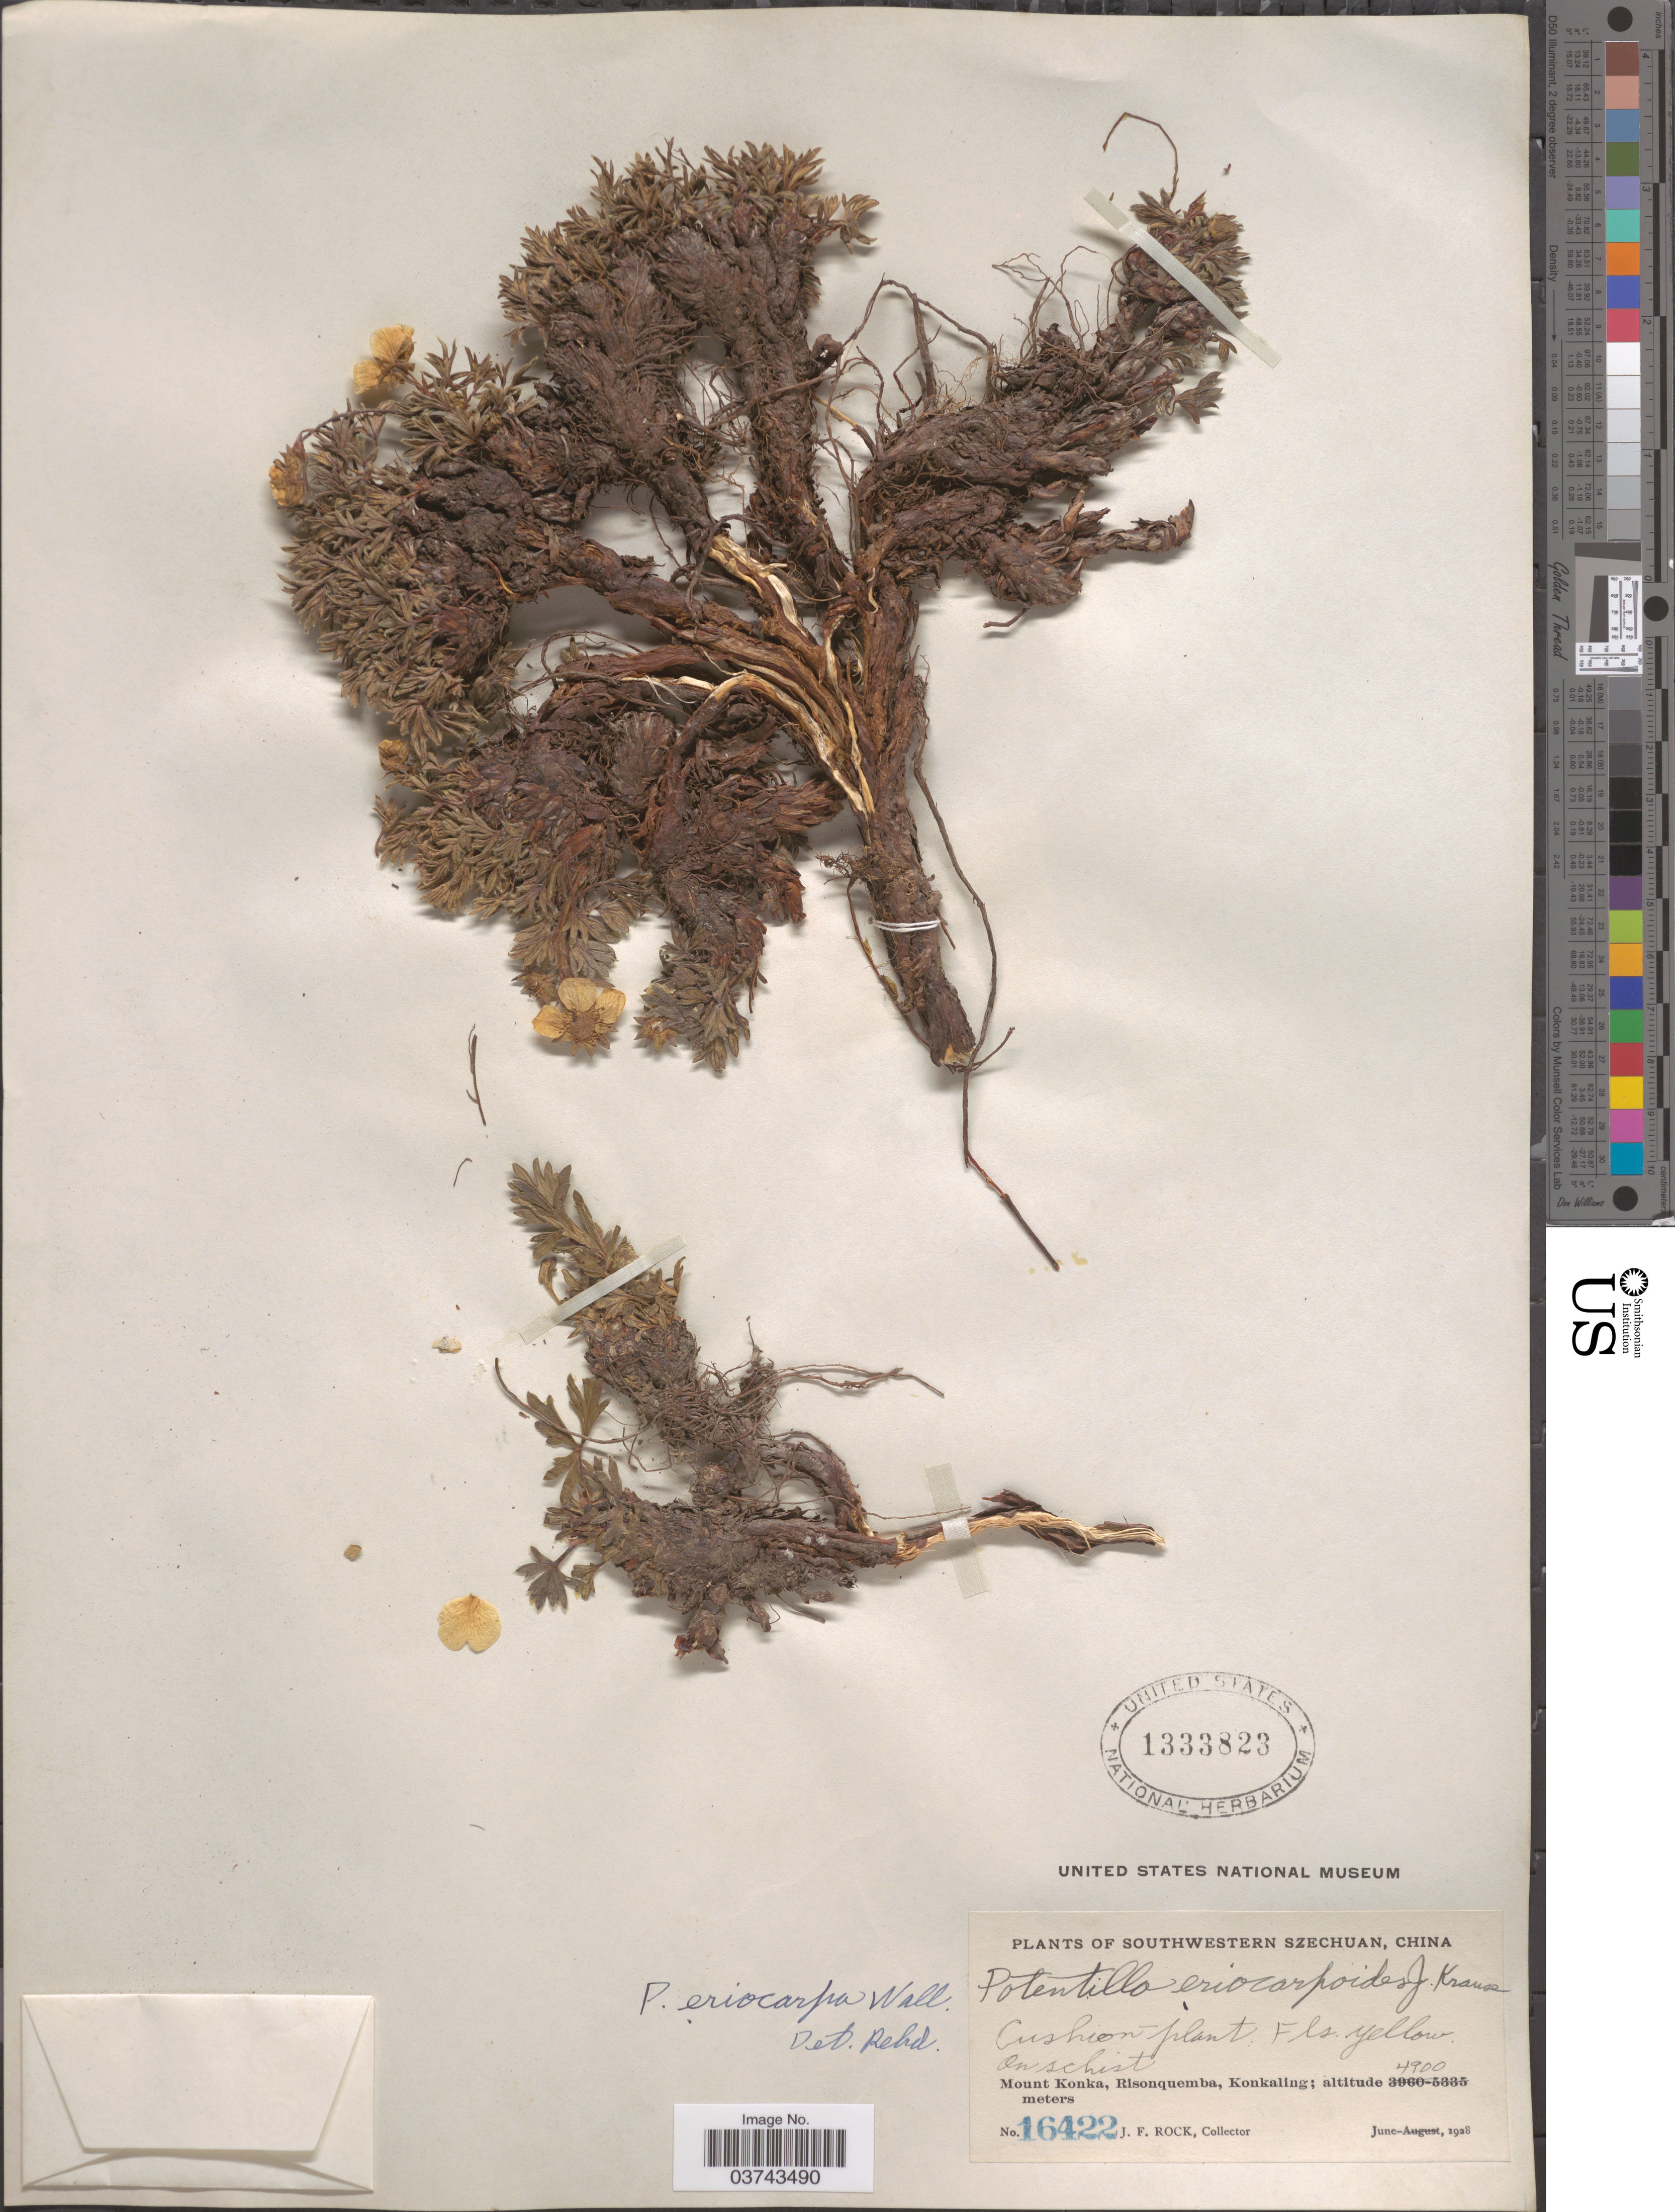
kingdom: Plantae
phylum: Tracheophyta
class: Magnoliopsida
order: Rosales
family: Rosaceae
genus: Potentilla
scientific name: Potentilla eriocarpa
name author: Wall. ex Lehm.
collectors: J. Rock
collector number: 16422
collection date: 1928-06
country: China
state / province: Sichuan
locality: Southwestern Szechuan. Mount Konka, Risonquemba, Konkaling.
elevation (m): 4900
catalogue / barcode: US 1333823